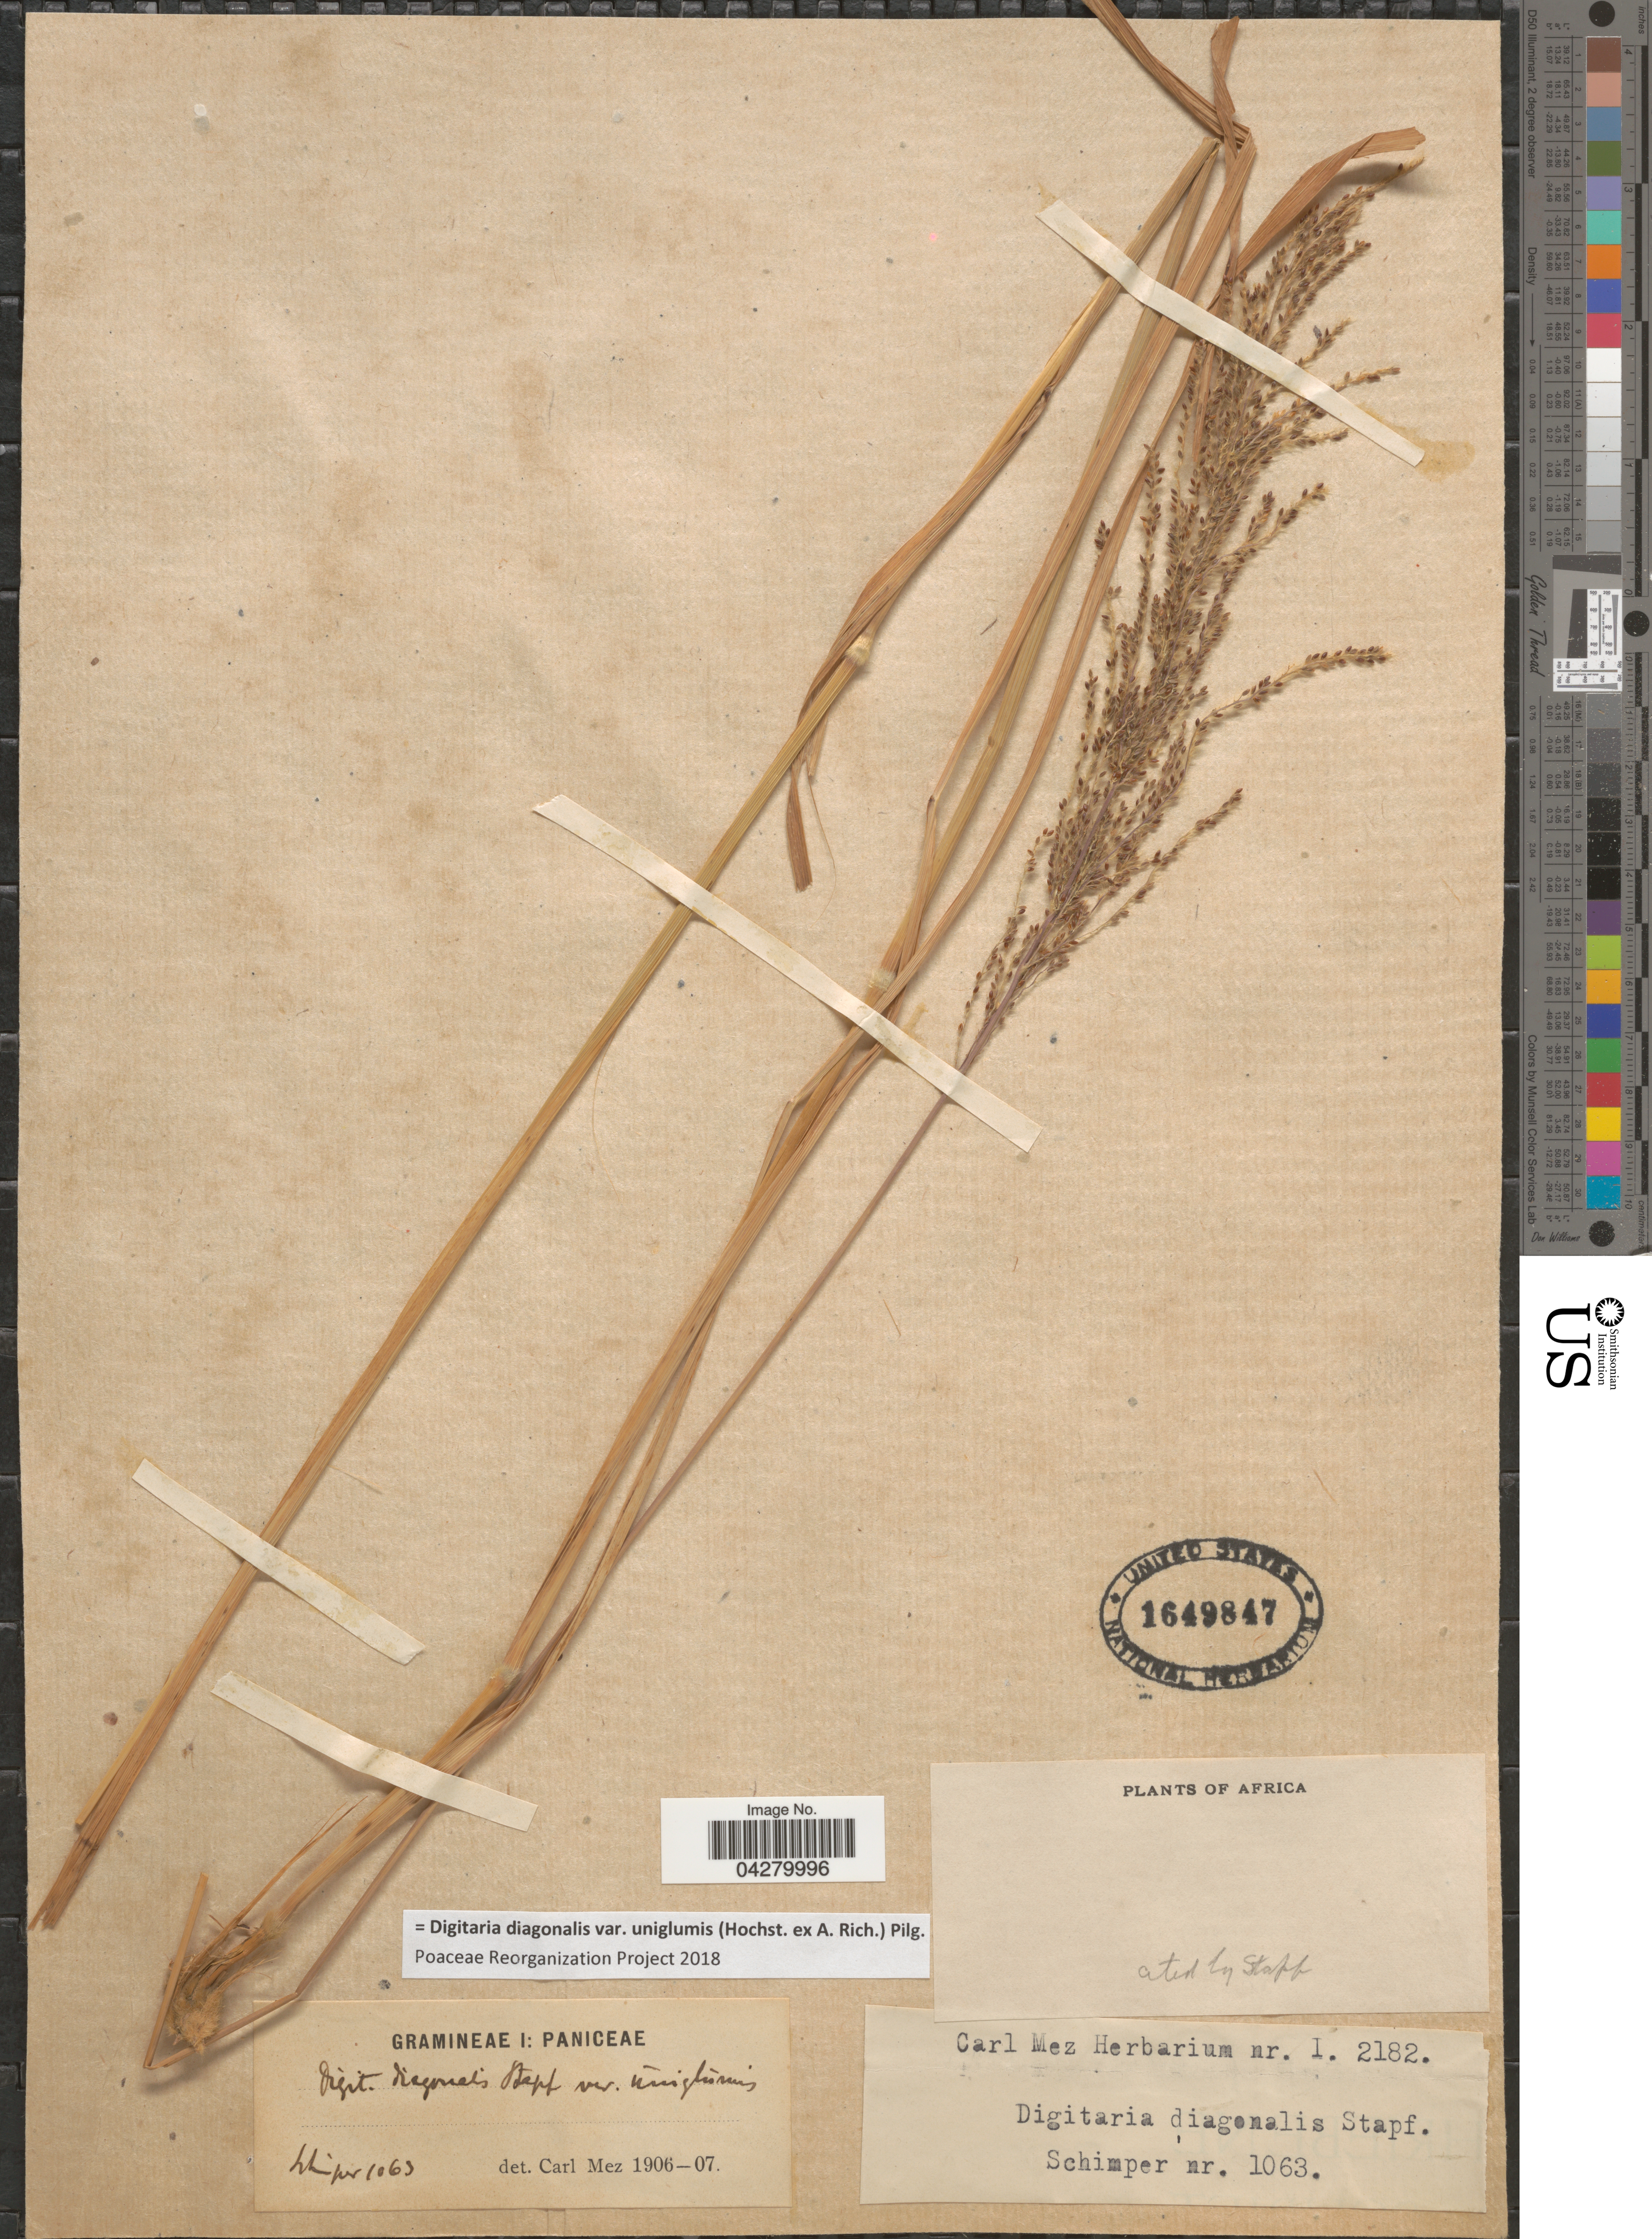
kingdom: Plantae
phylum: Tracheophyta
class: Liliopsida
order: Poales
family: Poaceae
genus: Digitaria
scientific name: Digitaria diagonalis var. uniglumis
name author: (Hochst. ex A. Rich.) Pilg.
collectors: -. Schimper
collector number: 1063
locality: Africa.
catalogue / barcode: US 1649847